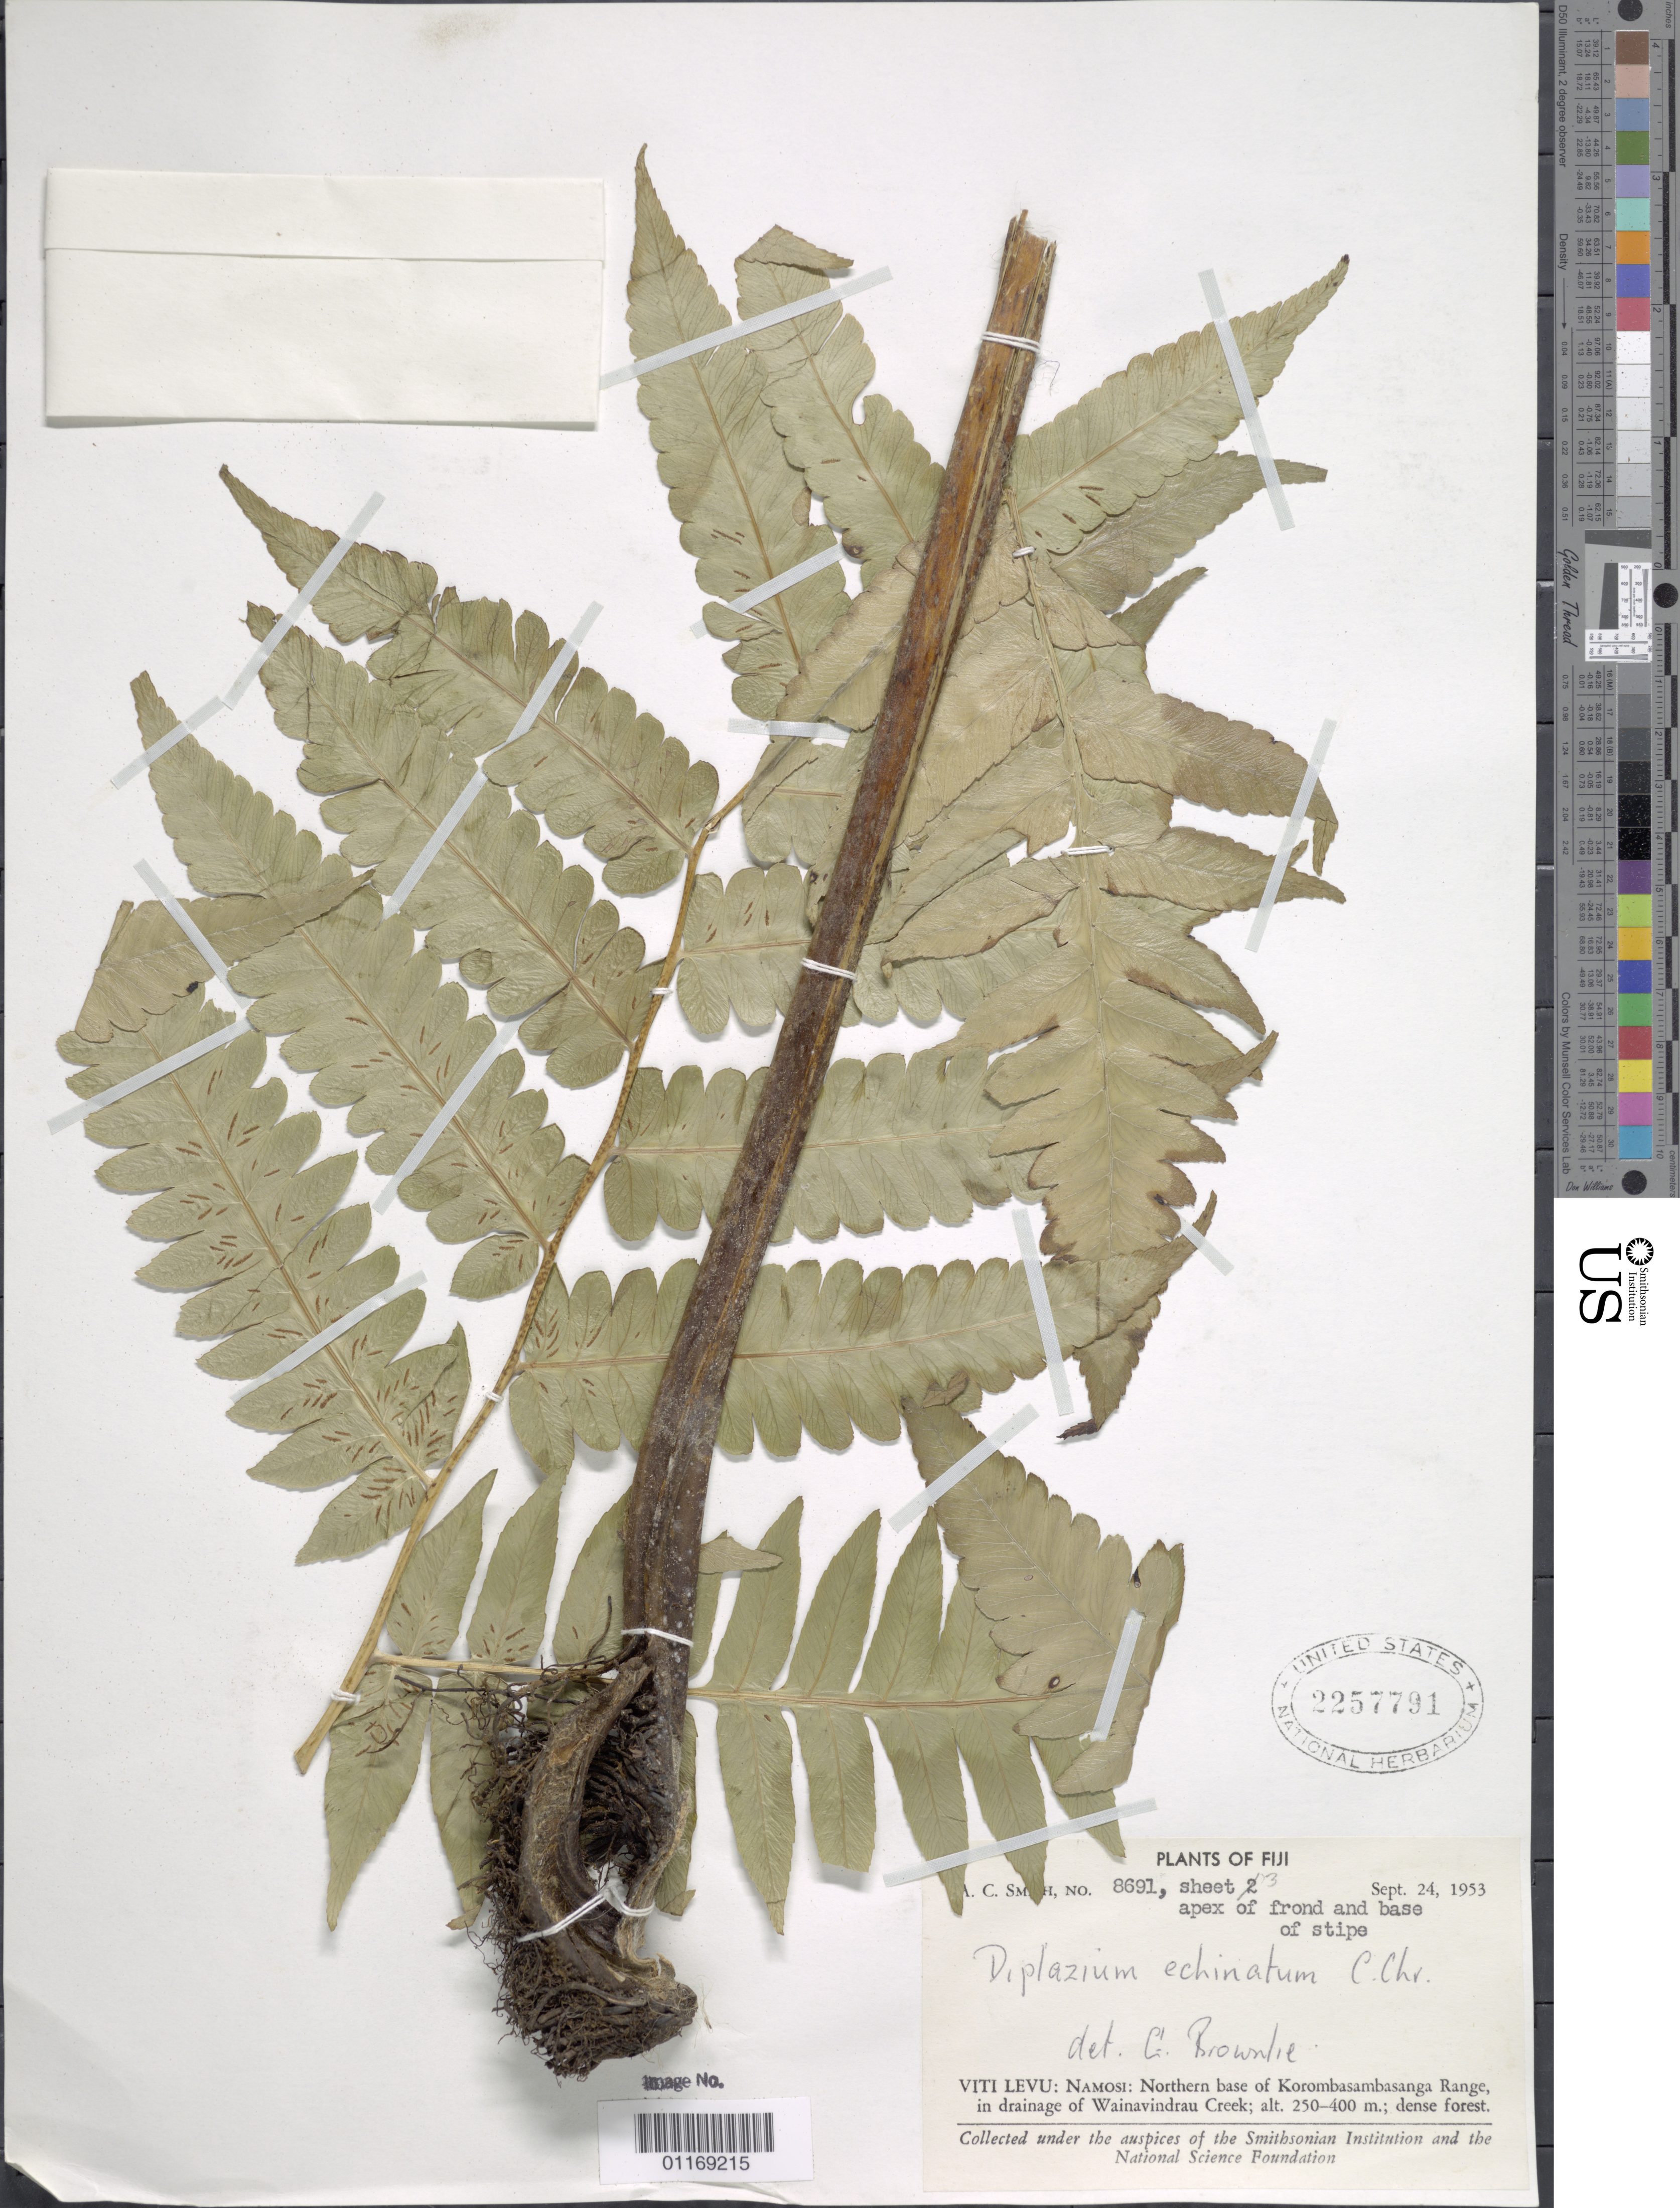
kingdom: Plantae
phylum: Tracheophyta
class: Polypodiopsida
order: Polypodiales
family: Athyriaceae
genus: Diplazium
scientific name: Diplazium echinatum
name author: C. Chr.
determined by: Brownlie, G.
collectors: A. C. Smith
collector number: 8691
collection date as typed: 24 Sep 1953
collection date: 1953-09-24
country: Fiji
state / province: Central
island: Viti Levu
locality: Northern base of Korombasambasanga Range, in drainage of Wainavindrau Creek; dense forest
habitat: Dense forest.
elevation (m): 250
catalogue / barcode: US 2257791